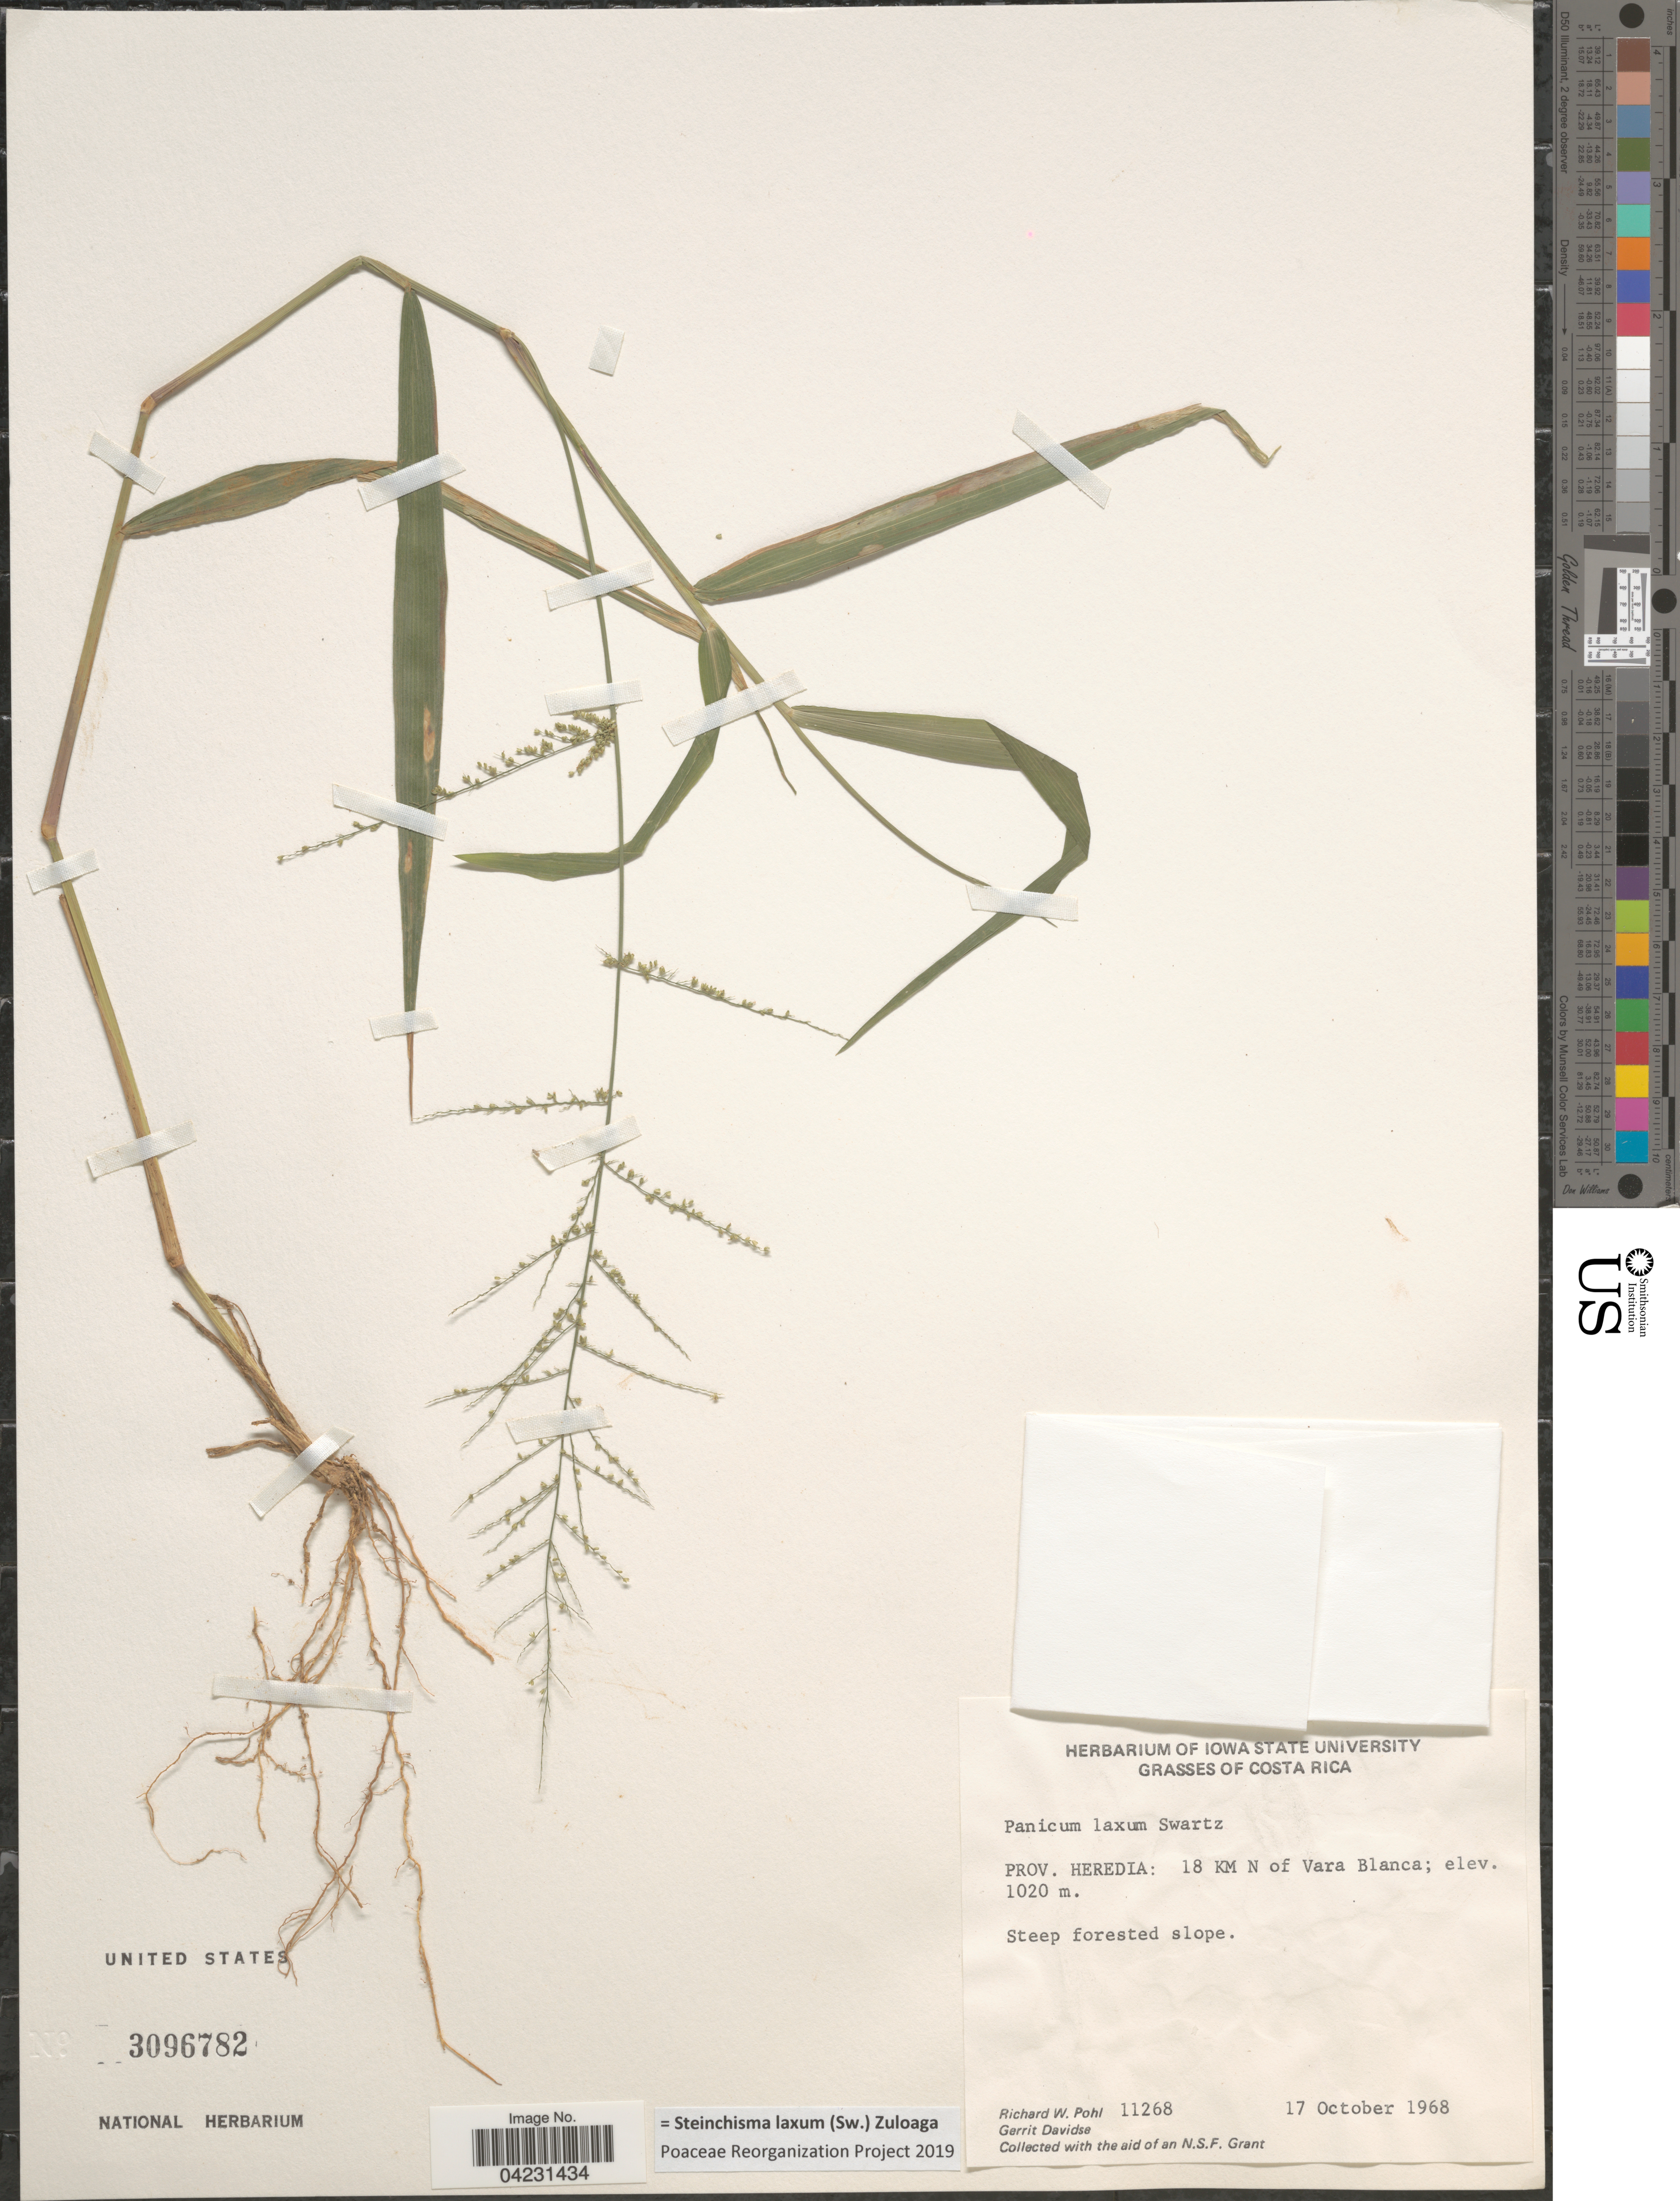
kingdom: Plantae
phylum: Tracheophyta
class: Liliopsida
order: Poales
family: Poaceae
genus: Steinchisma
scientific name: Steinchisma laxum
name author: (Sw.) Zuloaga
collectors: R. W. Pohl & G. Davidse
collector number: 11268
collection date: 1968-10-17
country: Costa Rica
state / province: Heredia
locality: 18 KM N of Vara Blanca.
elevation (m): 1020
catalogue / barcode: US 3096782